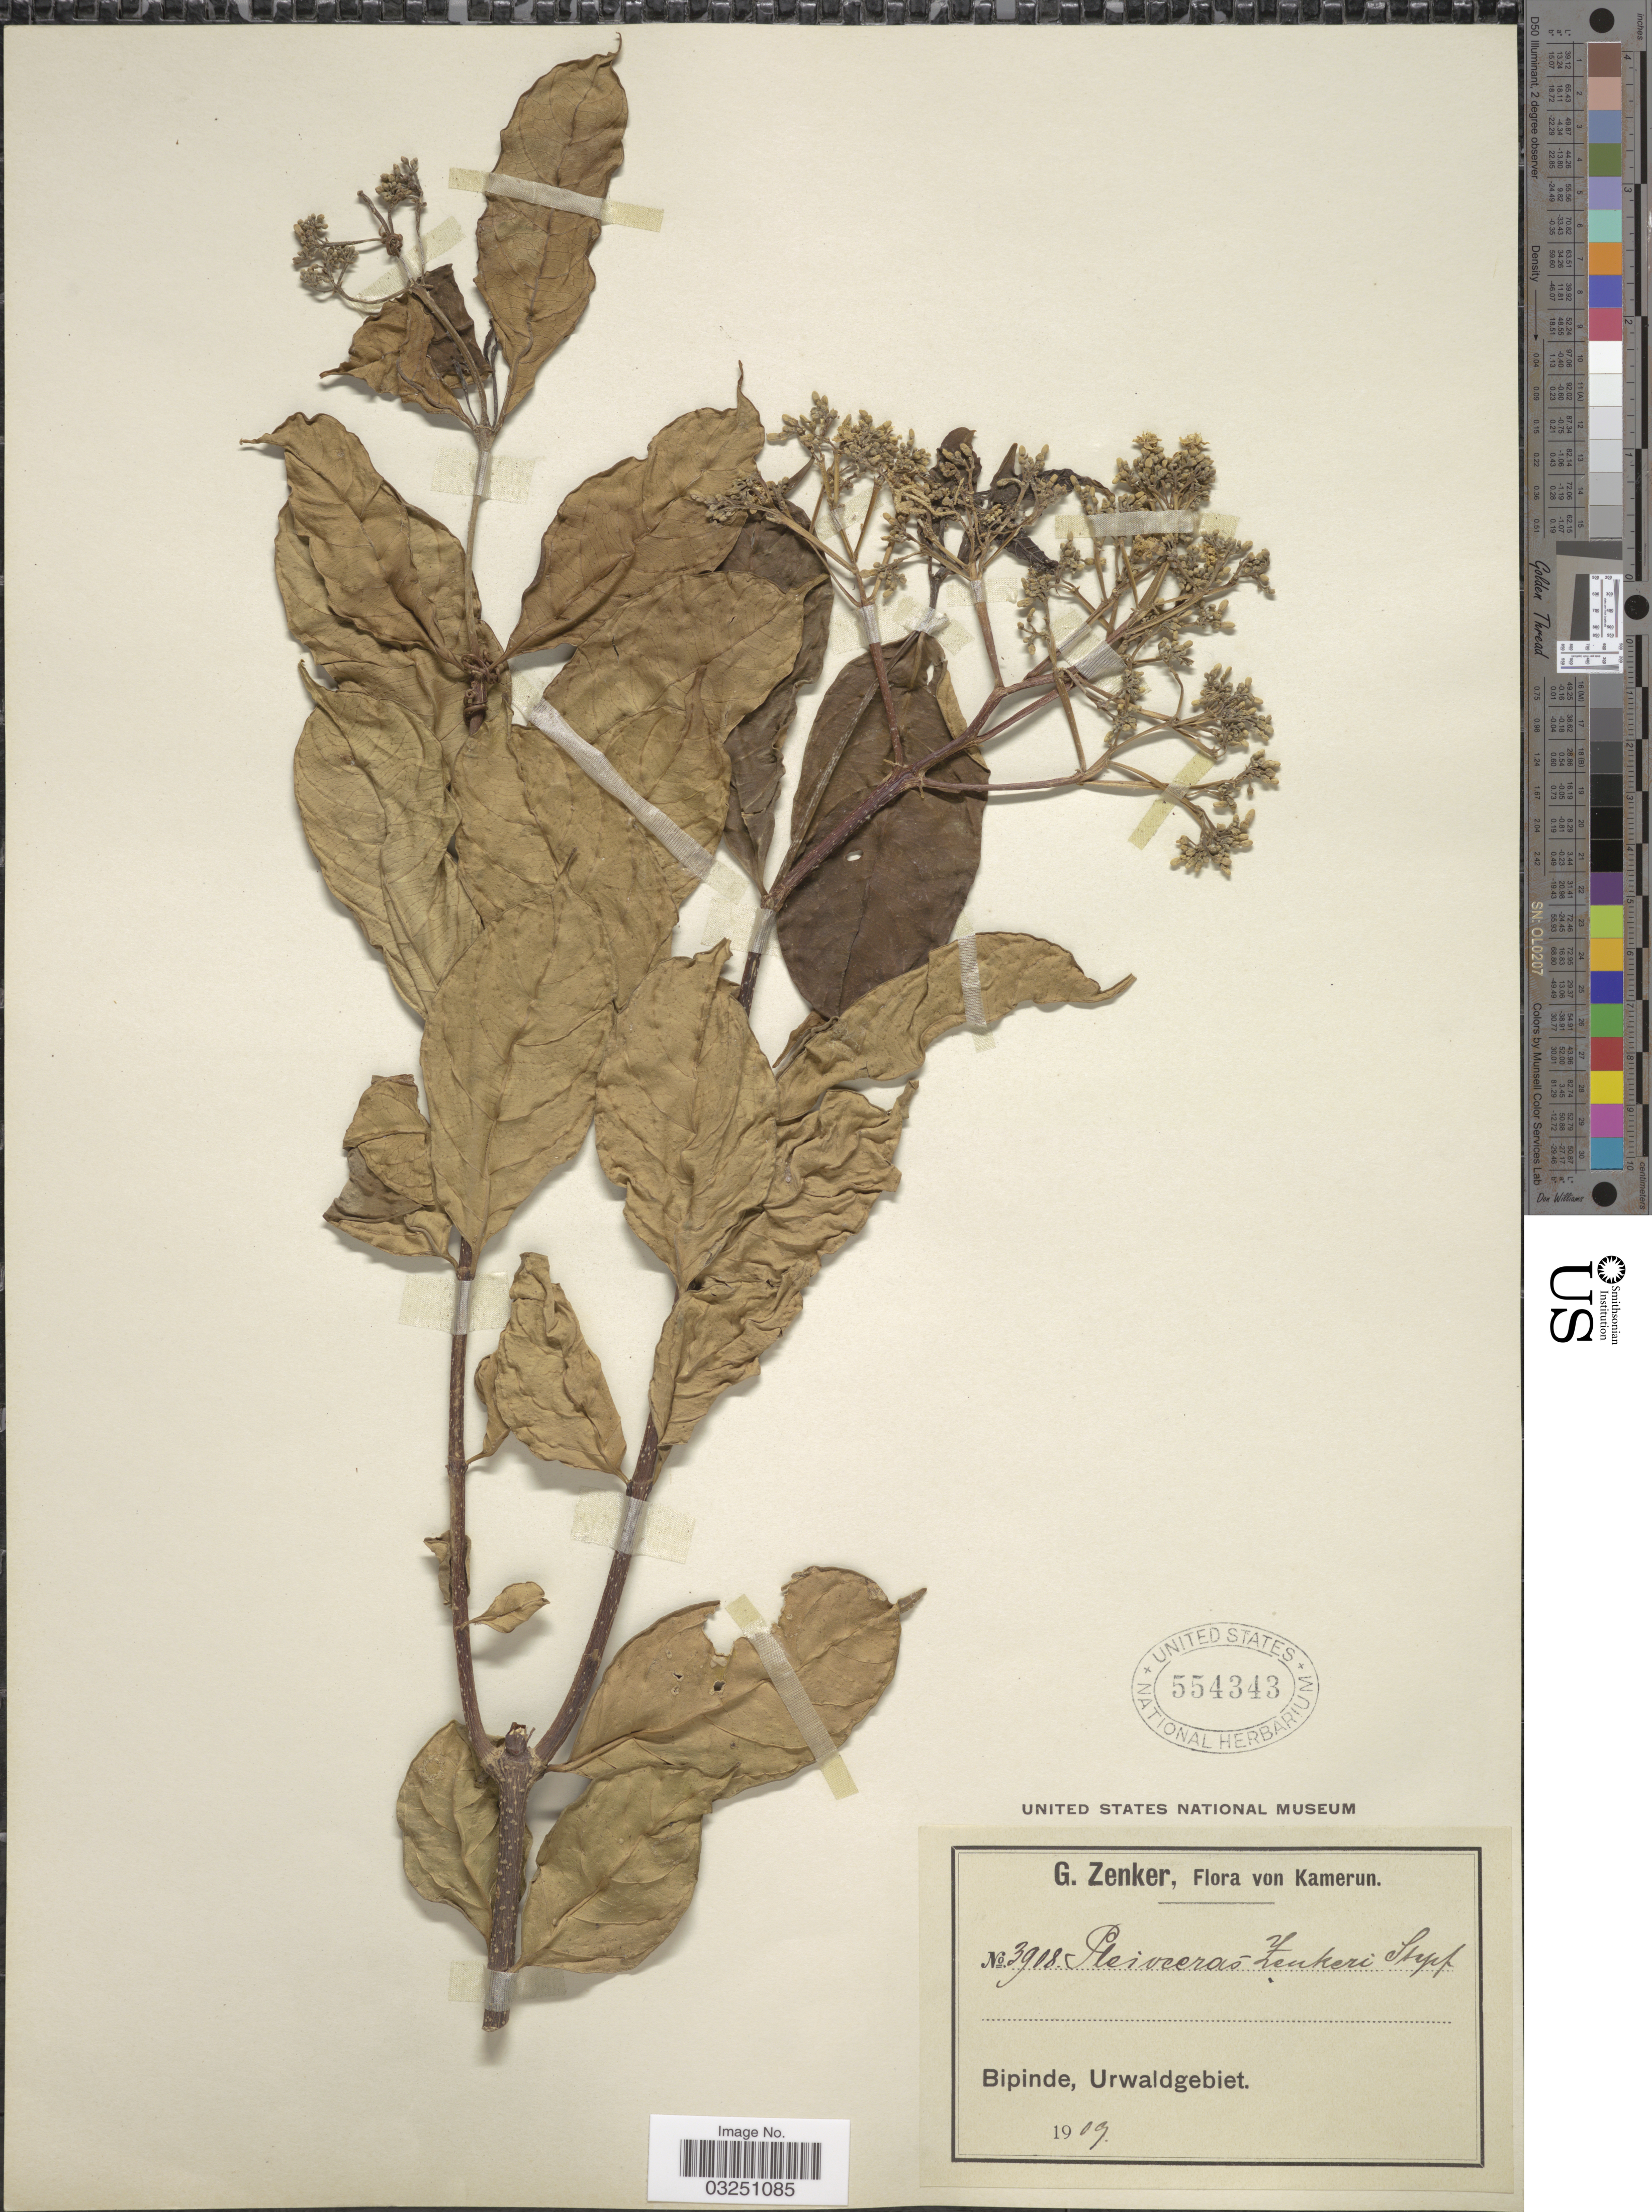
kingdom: Plantae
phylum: Tracheophyta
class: Magnoliopsida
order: Gentianales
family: Apocynaceae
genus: Pleioceras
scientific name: Pleioceras zenkeri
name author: Stapf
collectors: G. A. Zenker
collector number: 3908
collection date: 1909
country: Cameroon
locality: Kamerun, Bipinde, Urwaldgebiet.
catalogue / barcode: US 554343